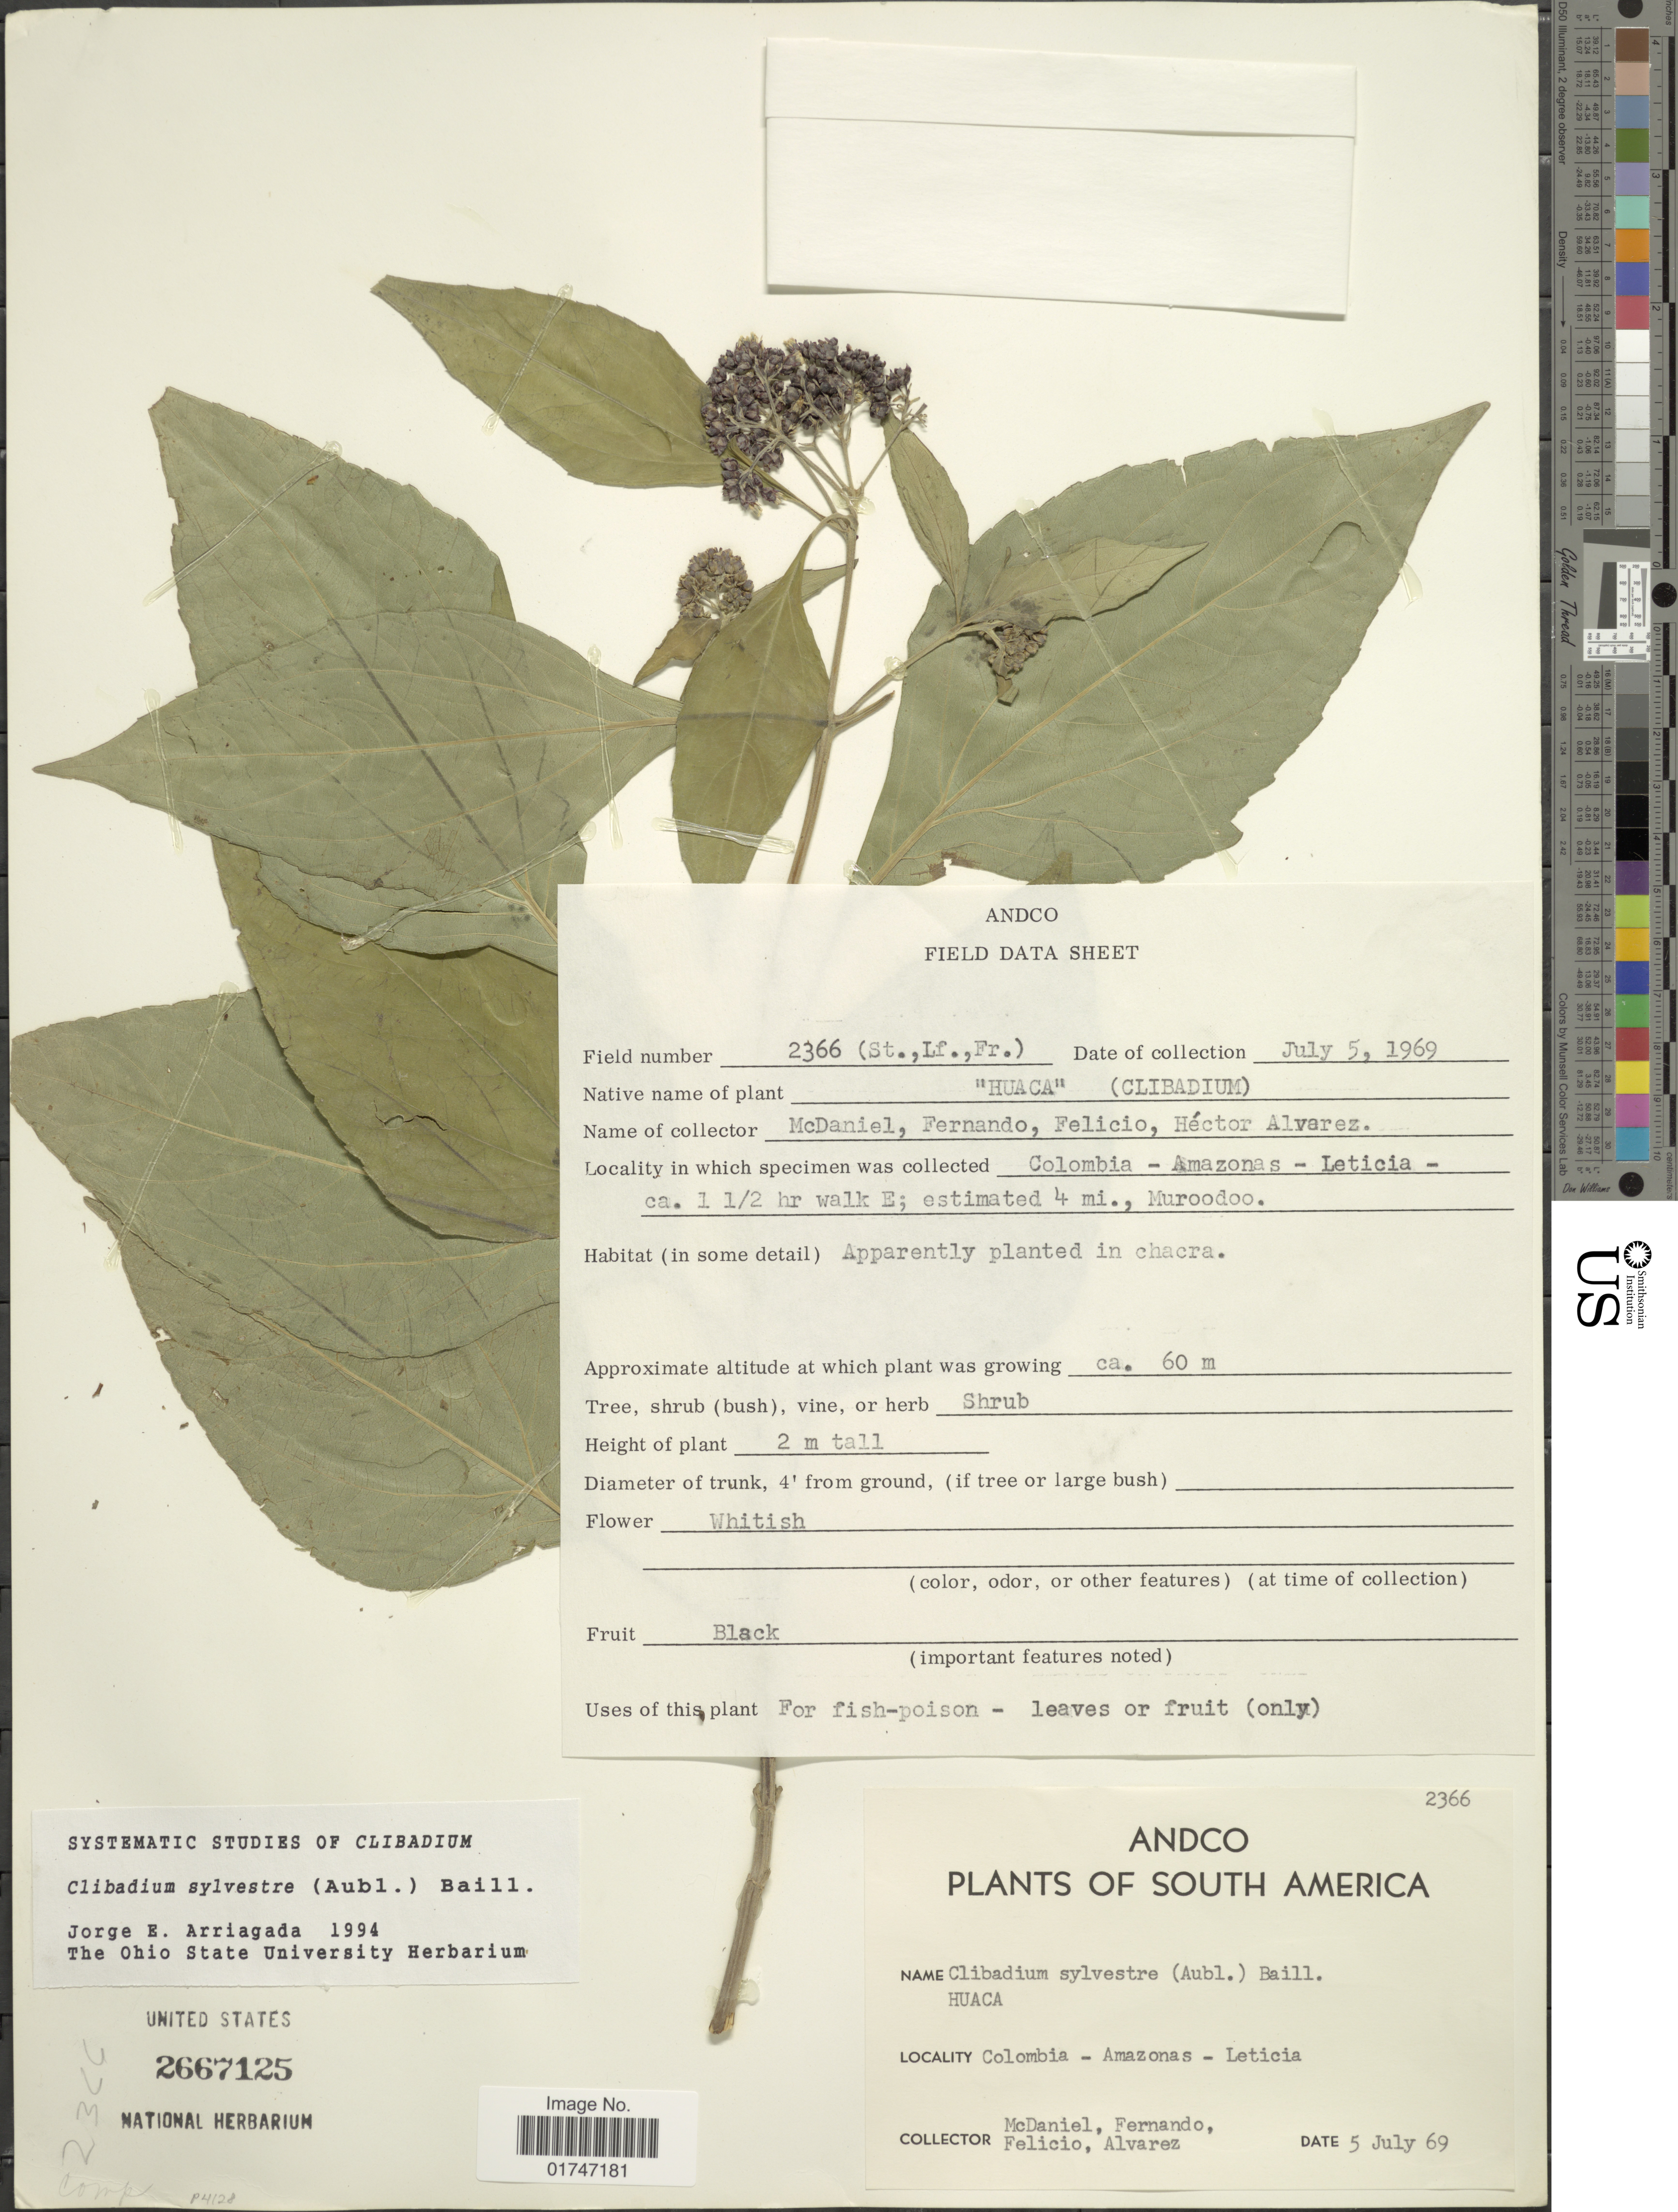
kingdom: Plantae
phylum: Tracheophyta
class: Magnoliopsida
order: Asterales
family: Asteraceae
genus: Clibadium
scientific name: Clibadium sylvestre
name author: (Aubl.) Baill.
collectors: -- McDaniel, -- Fernando, -- Felicio & -- Alvarez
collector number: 2366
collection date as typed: Transcribed d/m/y: 5/7/69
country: Colombia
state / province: Amazônas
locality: Andco. South America. Colombia - Amazonas - Leticia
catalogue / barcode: US 2667125